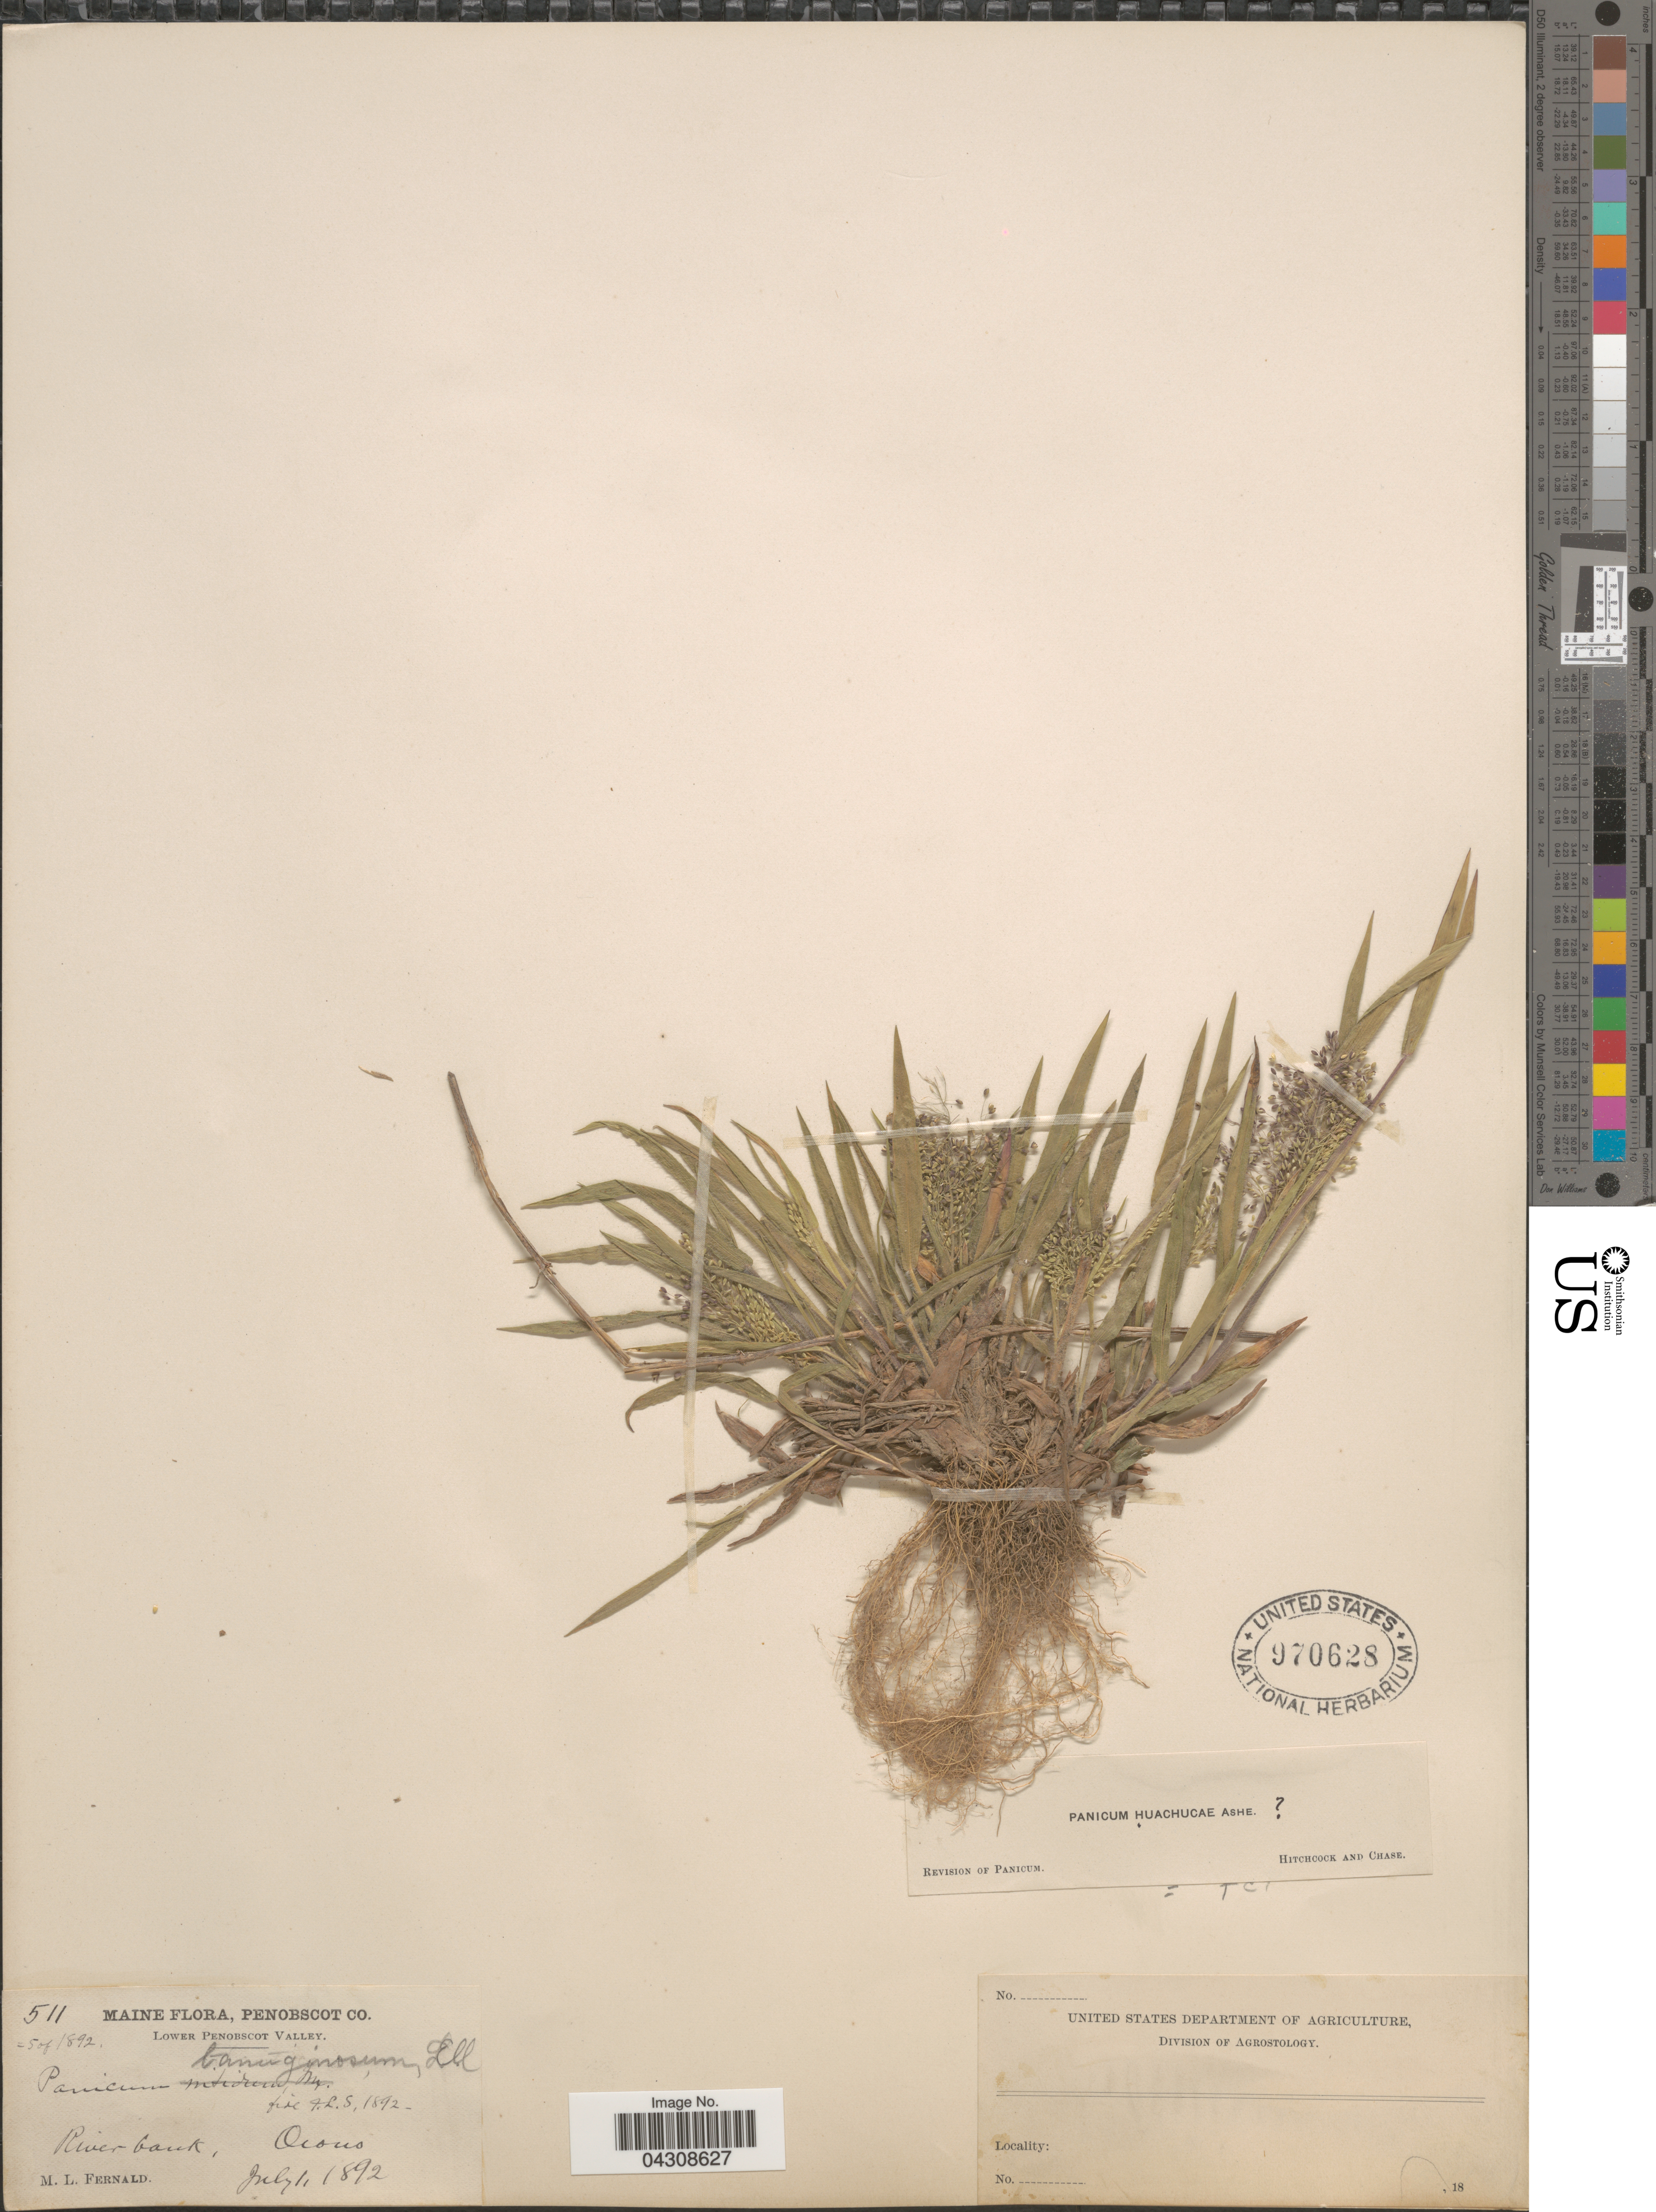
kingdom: Plantae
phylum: Tracheophyta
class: Liliopsida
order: Poales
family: Poaceae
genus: Dichanthelium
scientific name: Dichanthelium acuminatum var. acuminatum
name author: (Sw.) Gould & C.A. Clark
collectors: M. L. Fernald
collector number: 511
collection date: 1892-07-01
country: United States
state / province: Maine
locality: Penobscot Co. Lower Penobscot Valley. River - bank, Ocono.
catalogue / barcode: US 970628